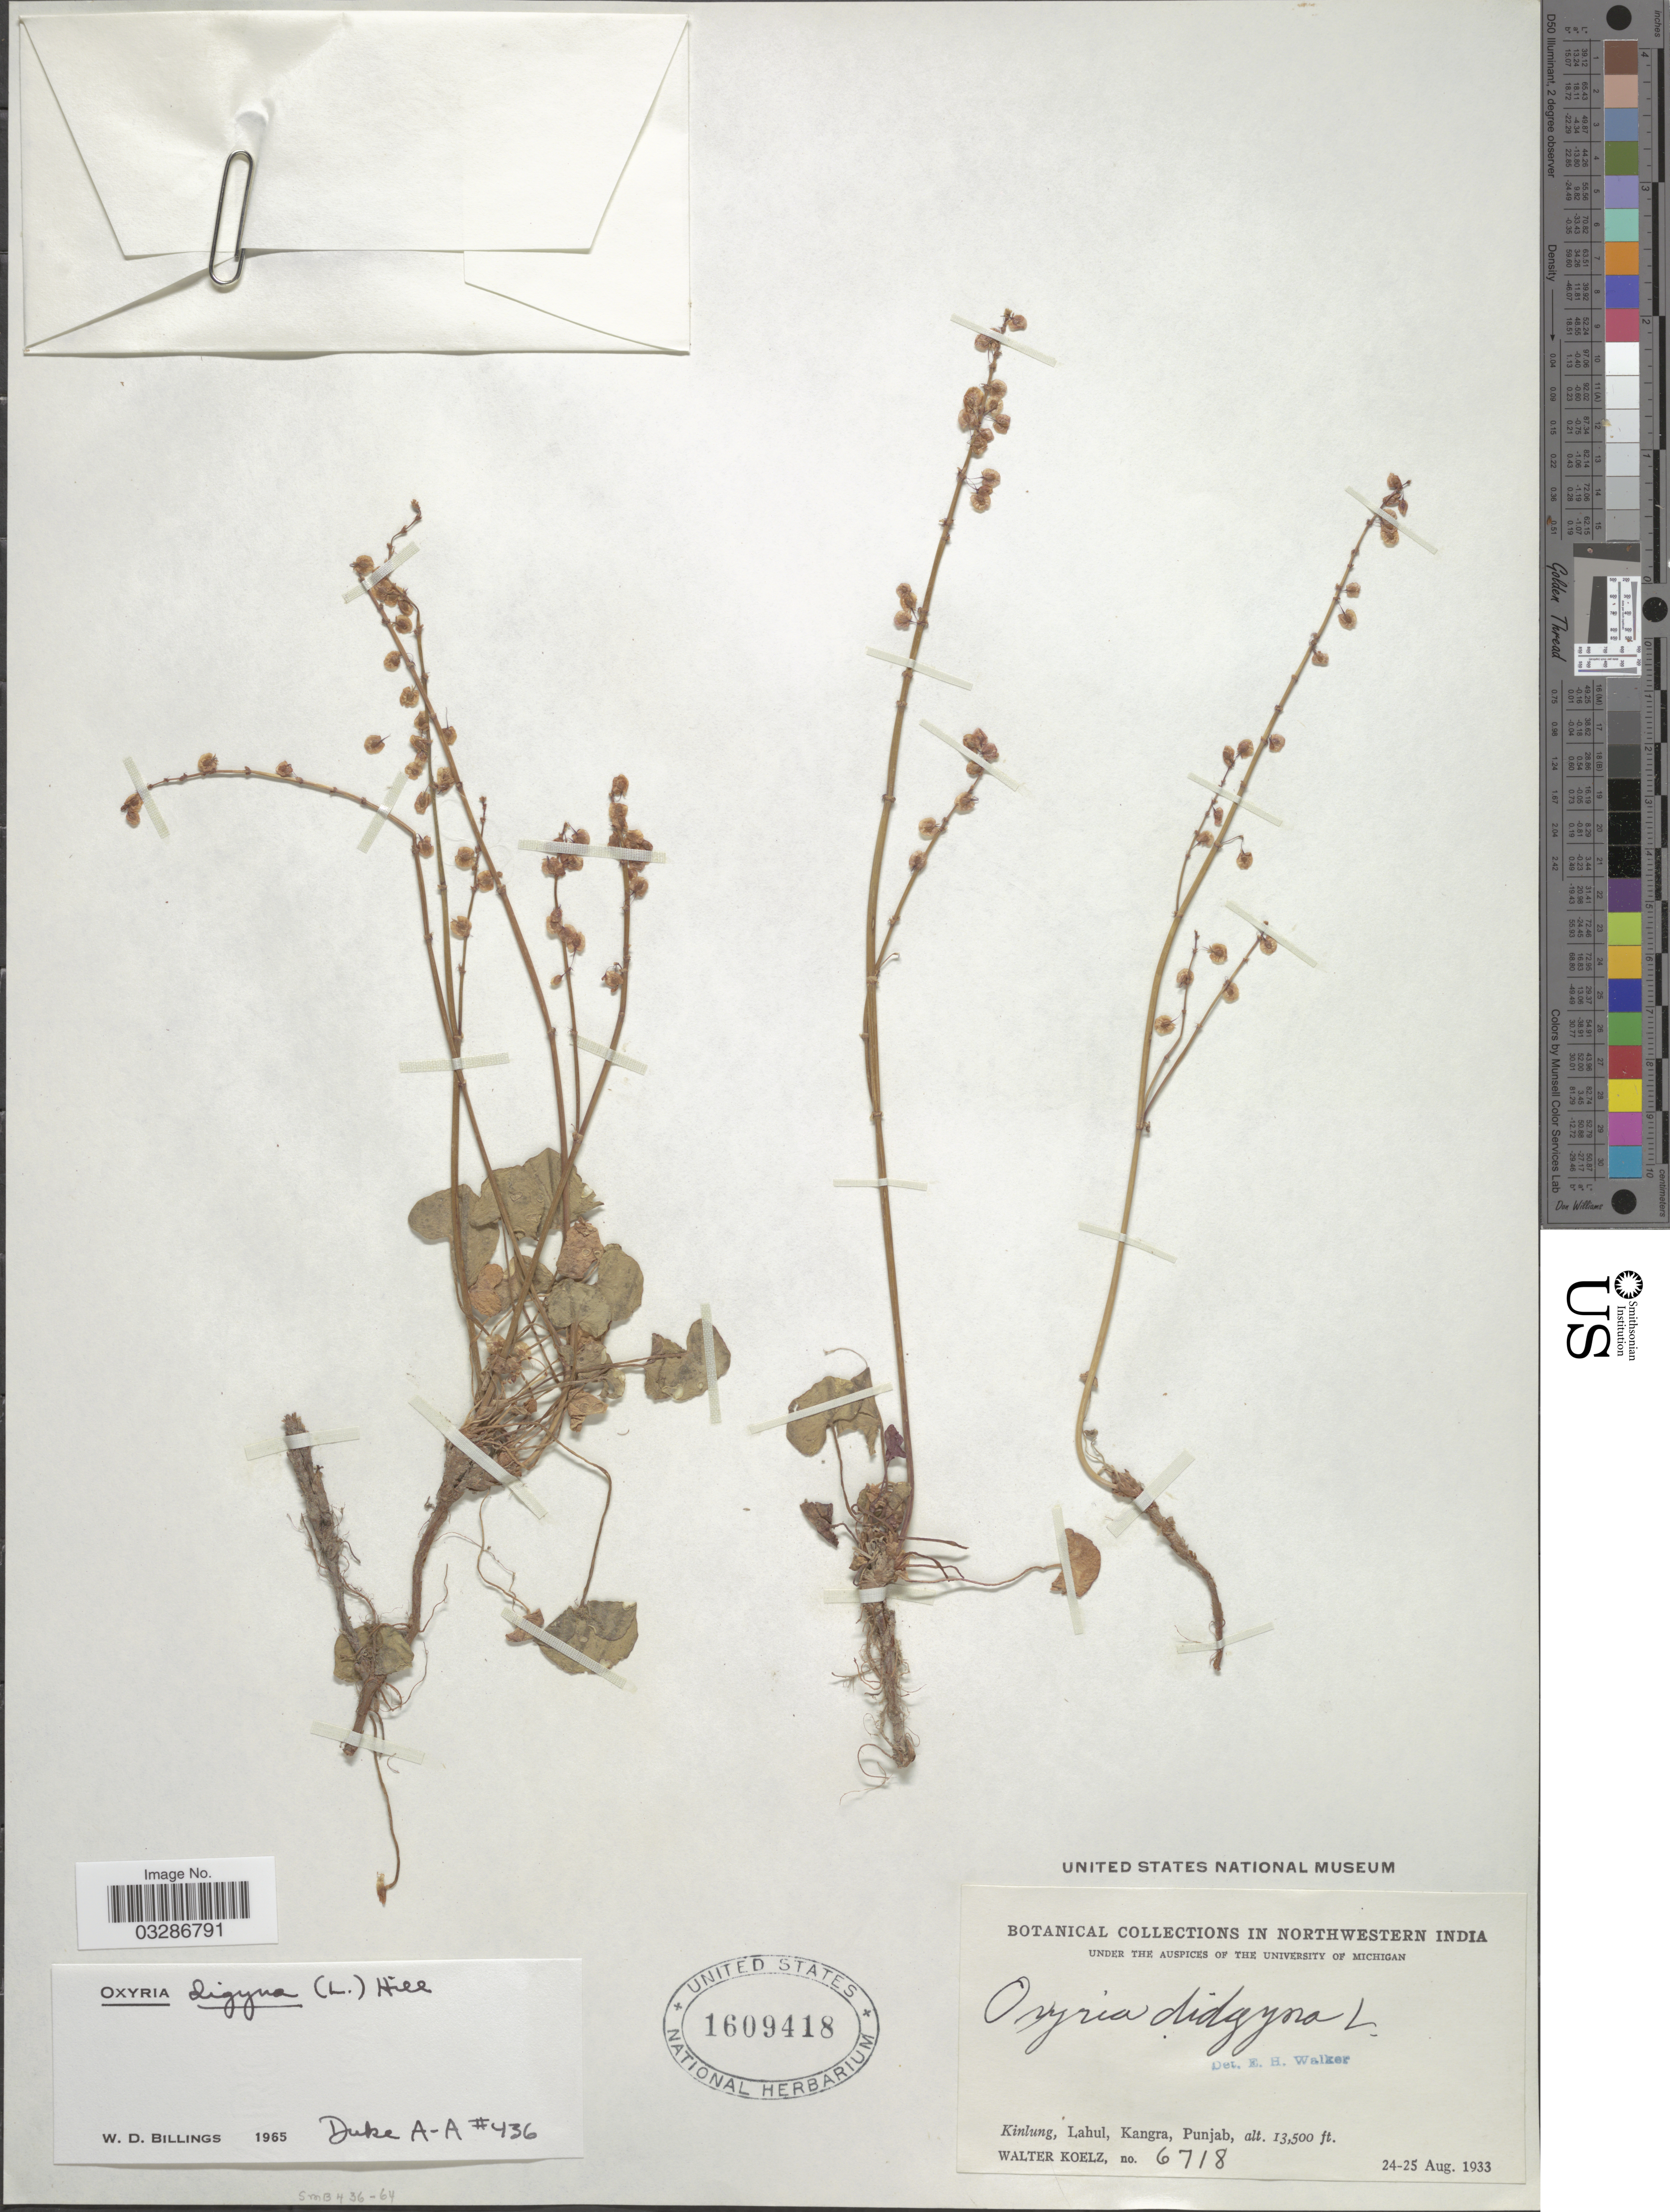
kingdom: Plantae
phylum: Tracheophyta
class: Magnoliopsida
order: Caryophyllales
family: Polygonaceae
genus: Oxyria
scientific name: Oxyria digyna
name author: (L.) Hill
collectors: W. N. Koelz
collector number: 6718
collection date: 1933-08-24/1933-08-25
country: India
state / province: Punjab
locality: Northwestern India. Kinlung, Lahul, Kangra.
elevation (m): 4115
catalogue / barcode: US 1609418